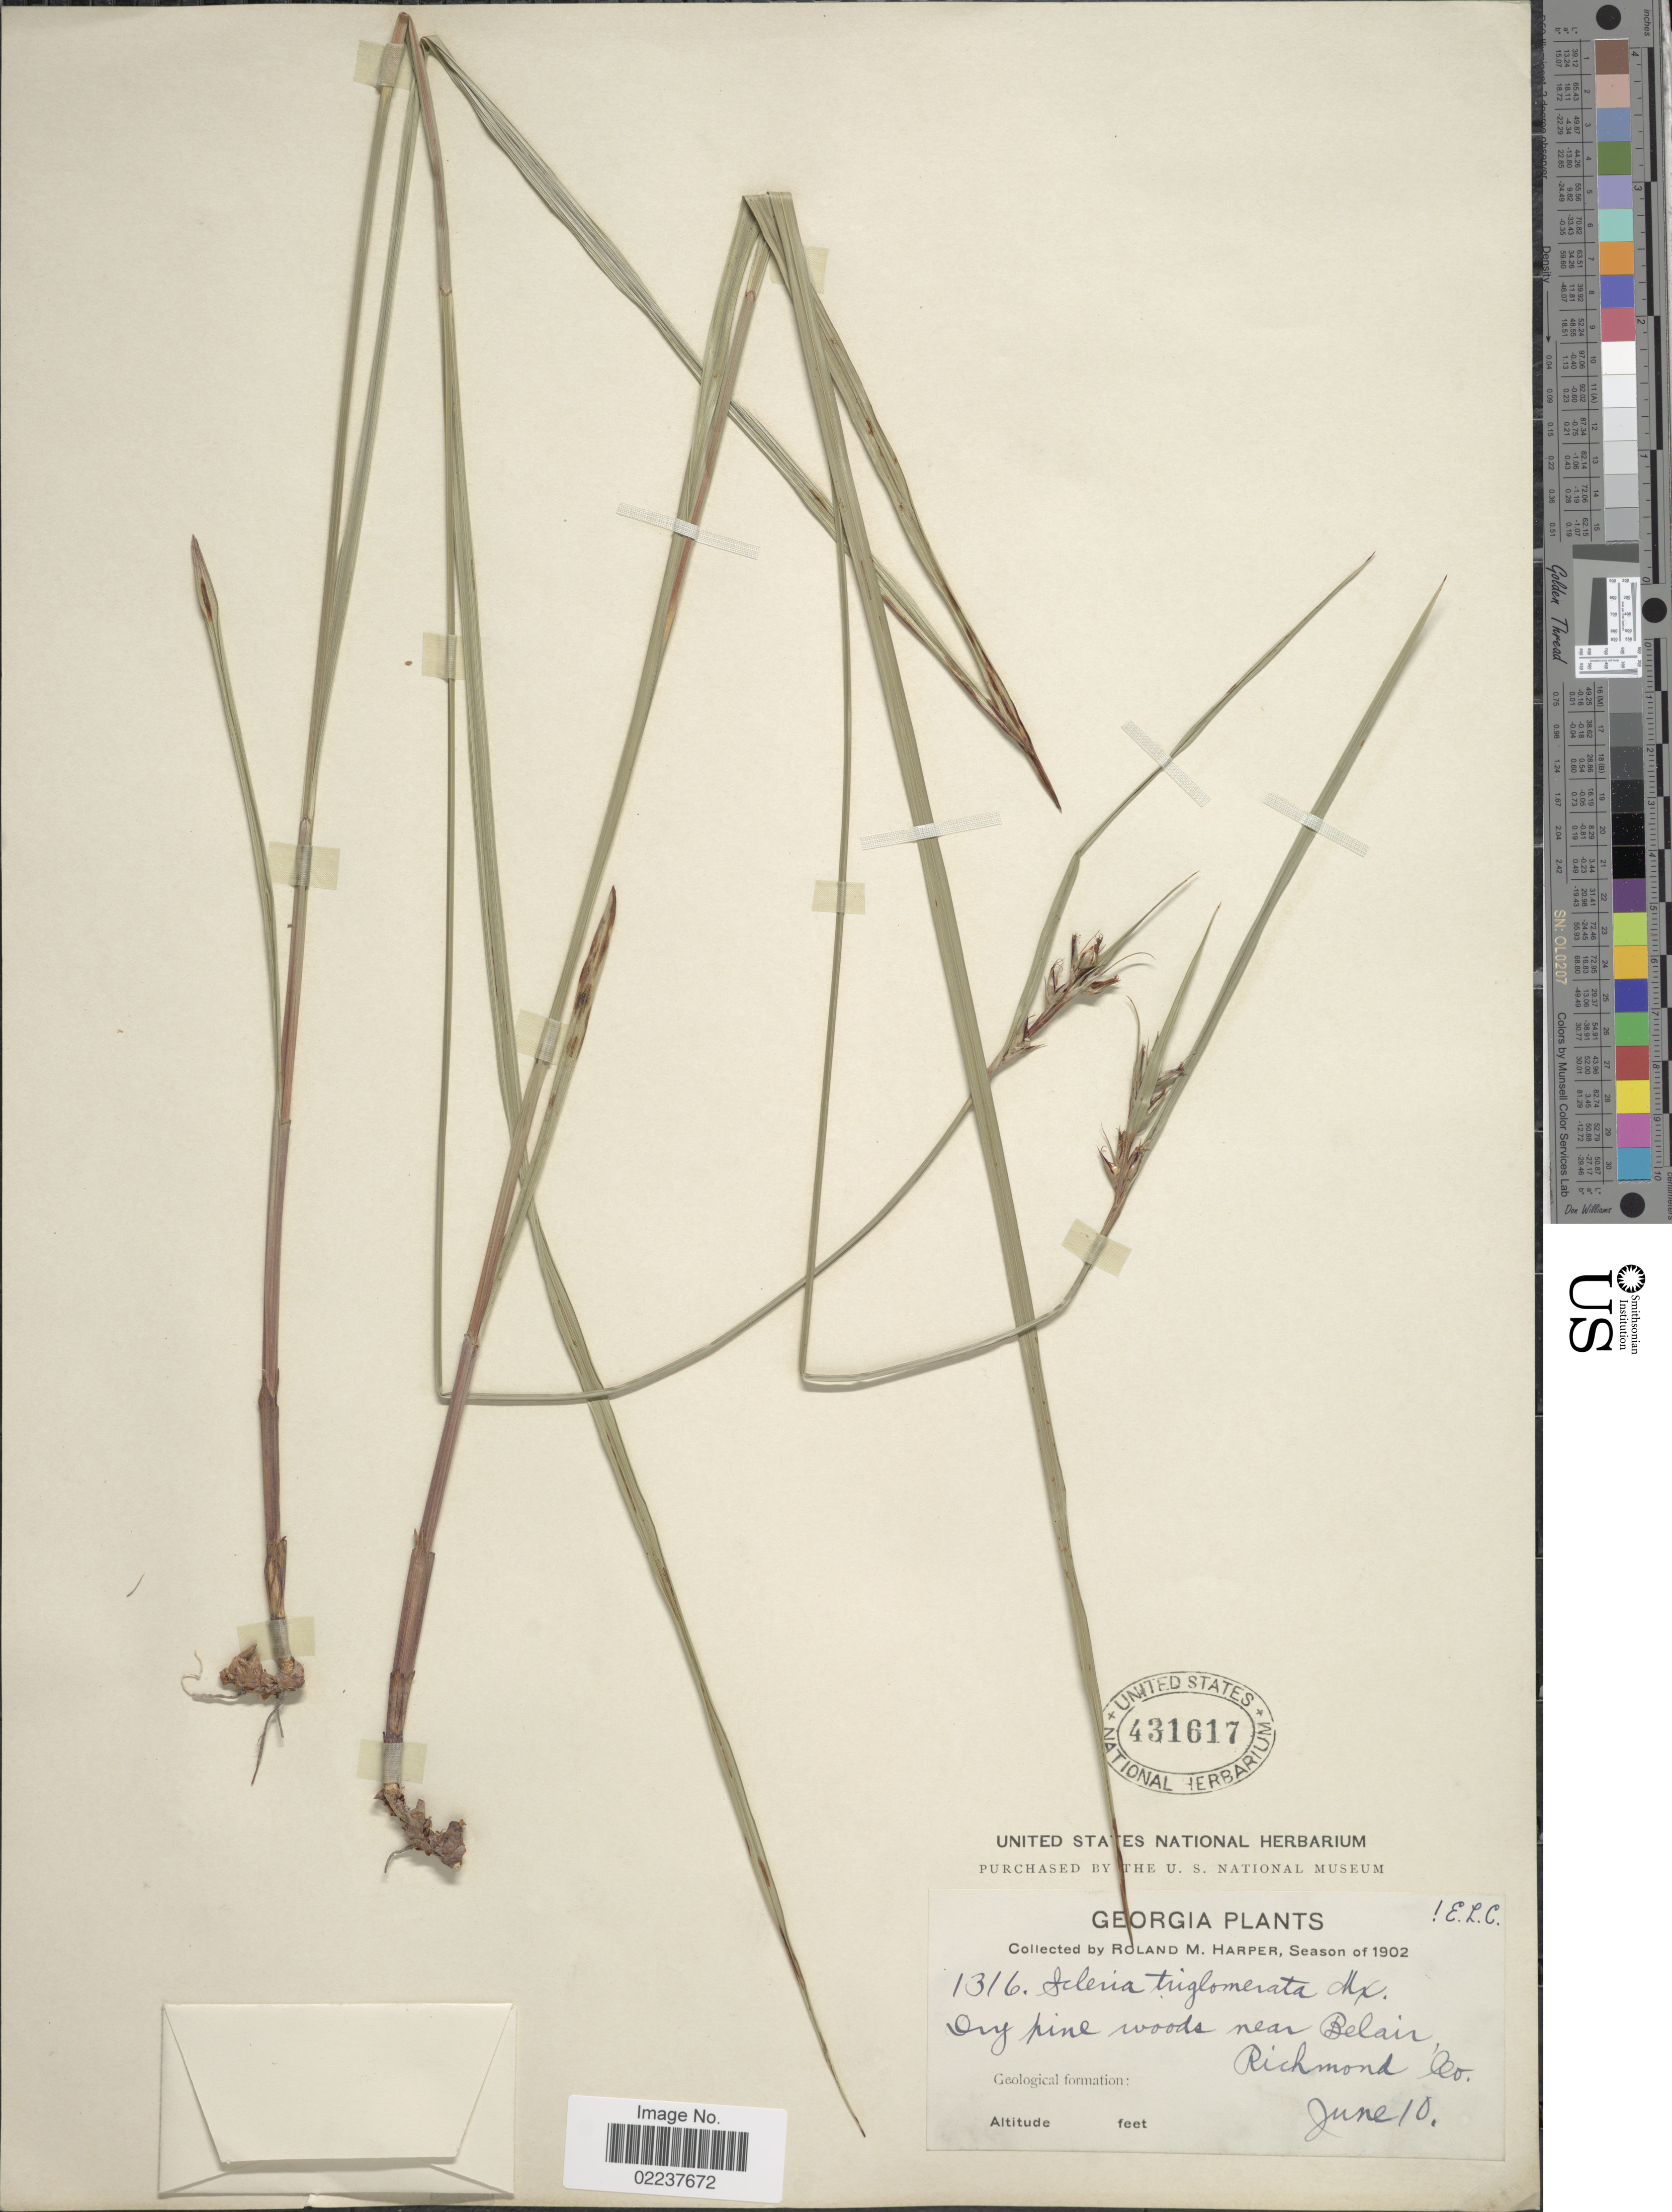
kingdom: Plantae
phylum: Tracheophyta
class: Liliopsida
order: Poales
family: Cyperaceae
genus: Scleria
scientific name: Scleria triglomerata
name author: Michx.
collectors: R. M. Harper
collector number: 1316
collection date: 1902-06-10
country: United States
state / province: Georgia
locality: Dry pine woods near Belair, Richmond Co.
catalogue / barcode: US 431617